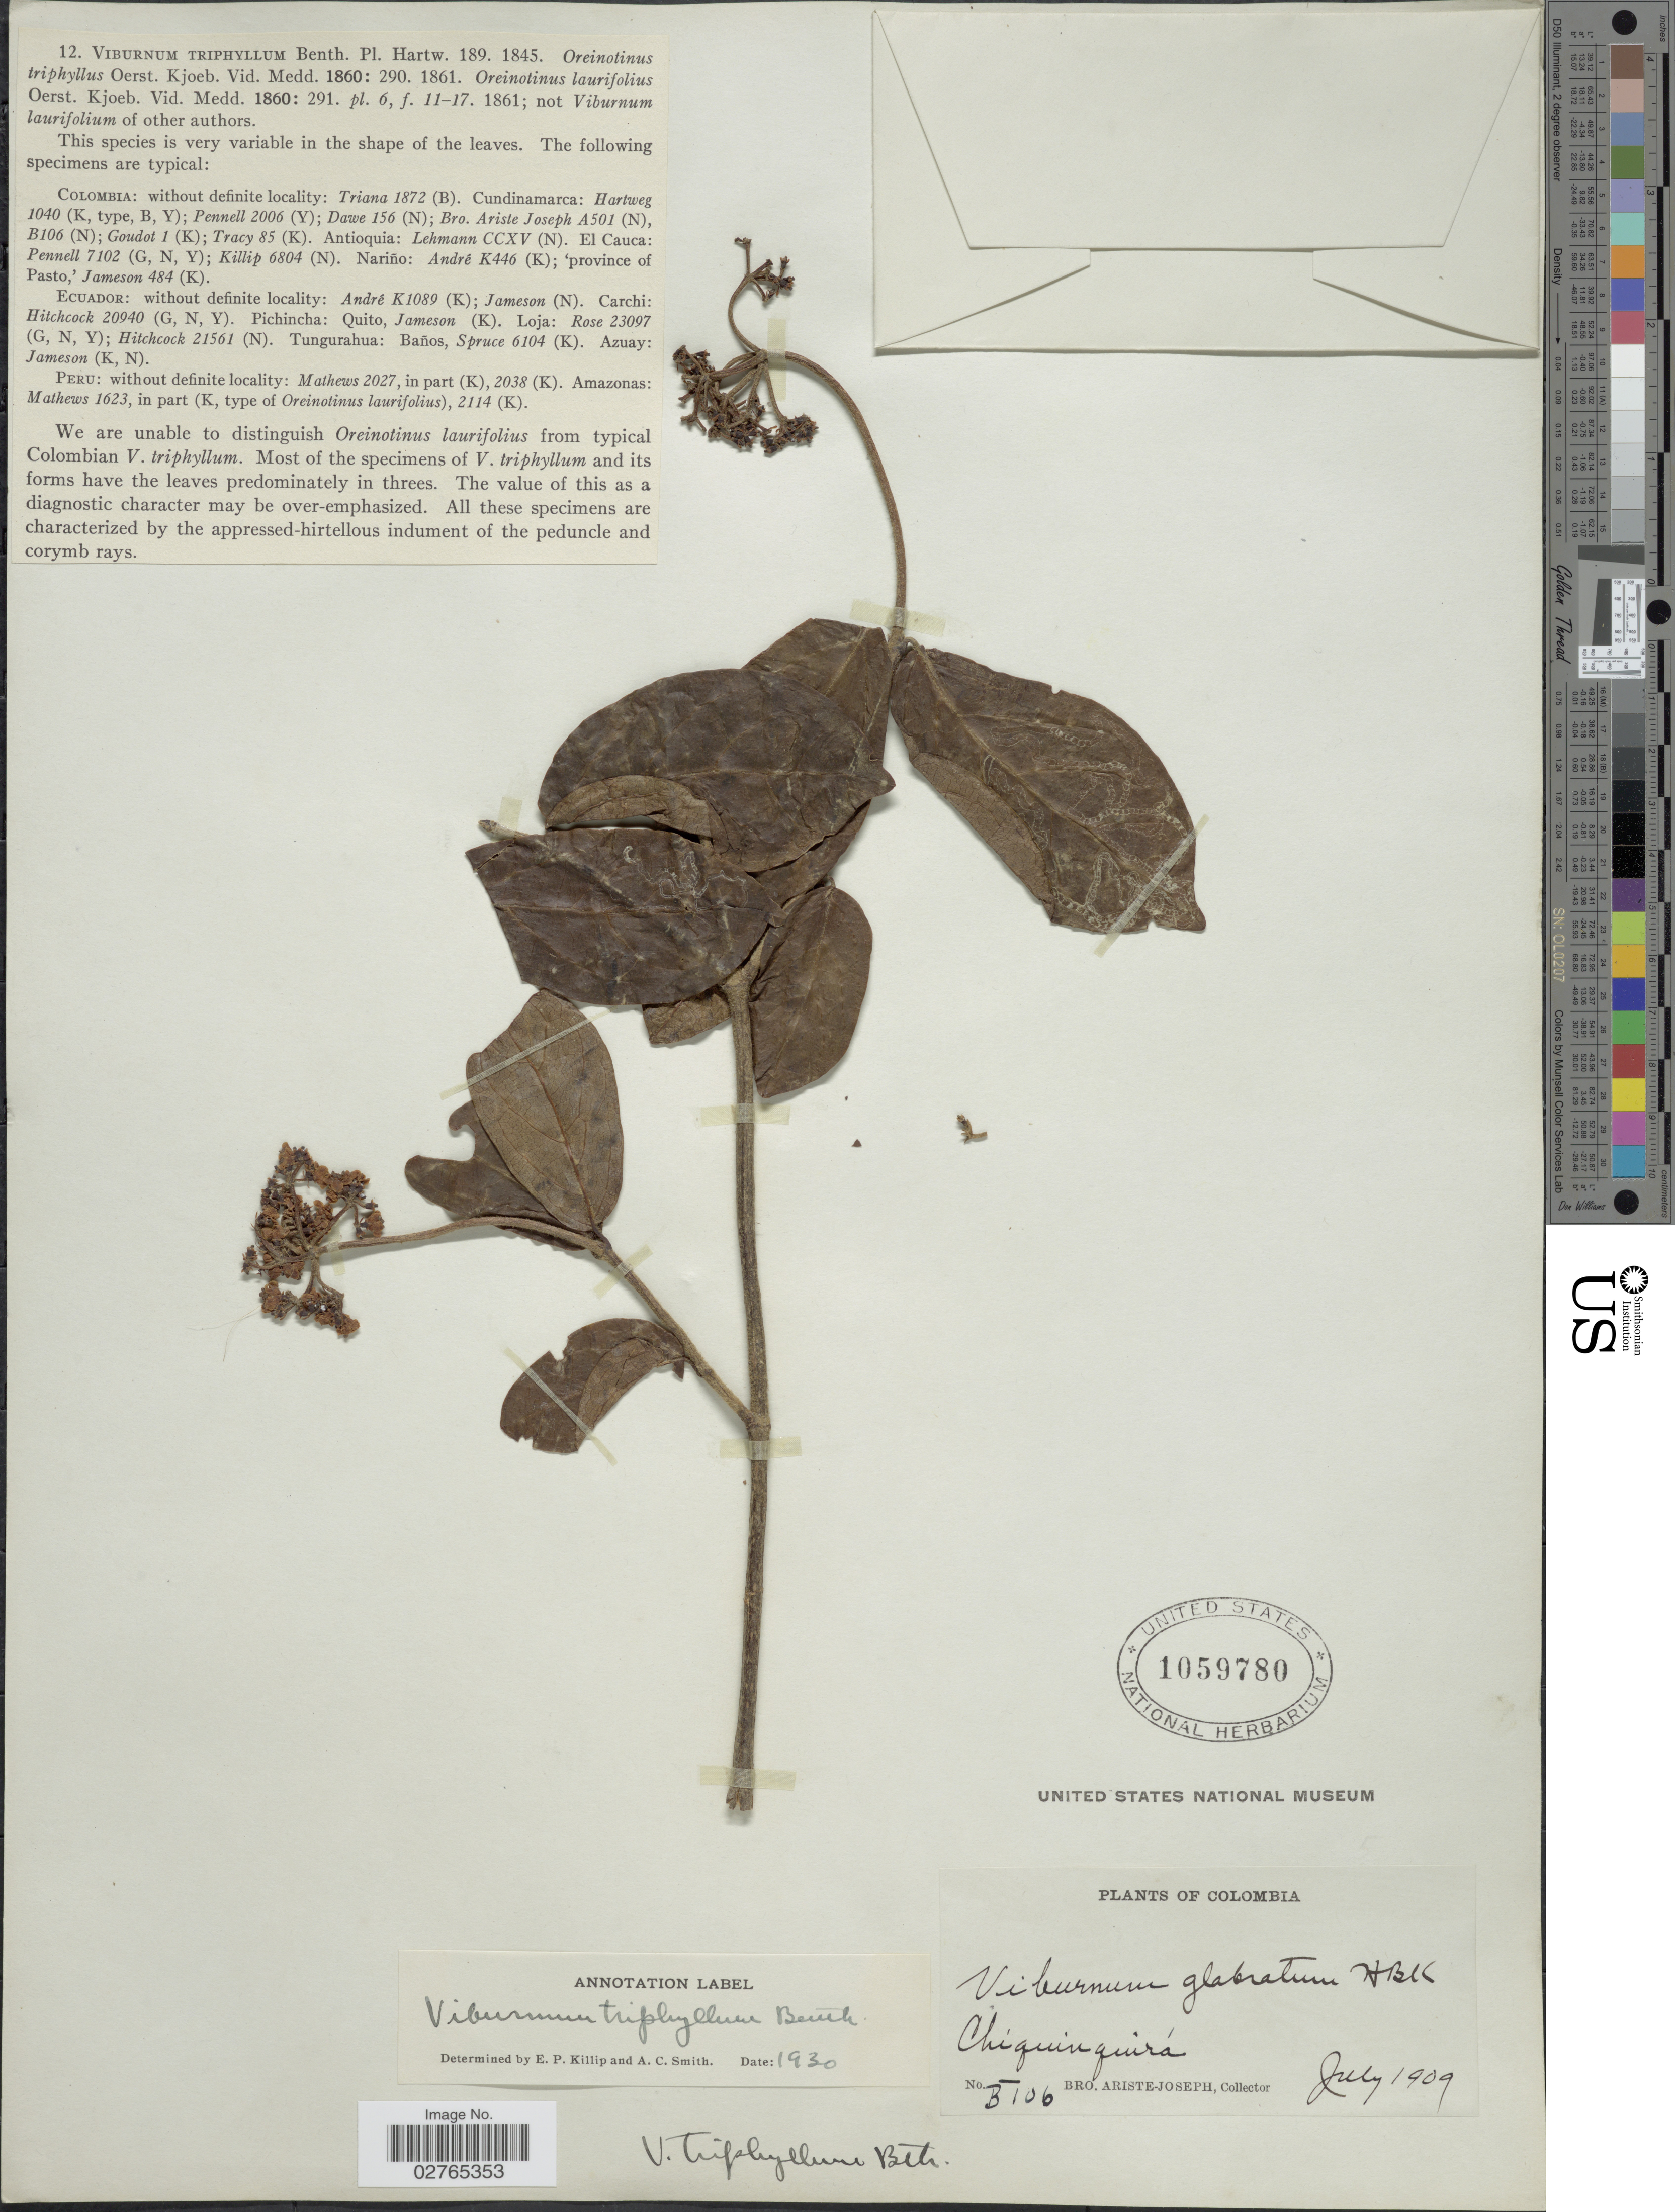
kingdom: Plantae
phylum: Tracheophyta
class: Magnoliopsida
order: Dipsacales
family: Viburnaceae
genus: Viburnum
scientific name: Viburnum triphyllum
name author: Benth.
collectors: Bro. Ariste-Joseph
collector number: B106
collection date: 1909-07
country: Colombia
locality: Chiquinquirá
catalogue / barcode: US 1059780